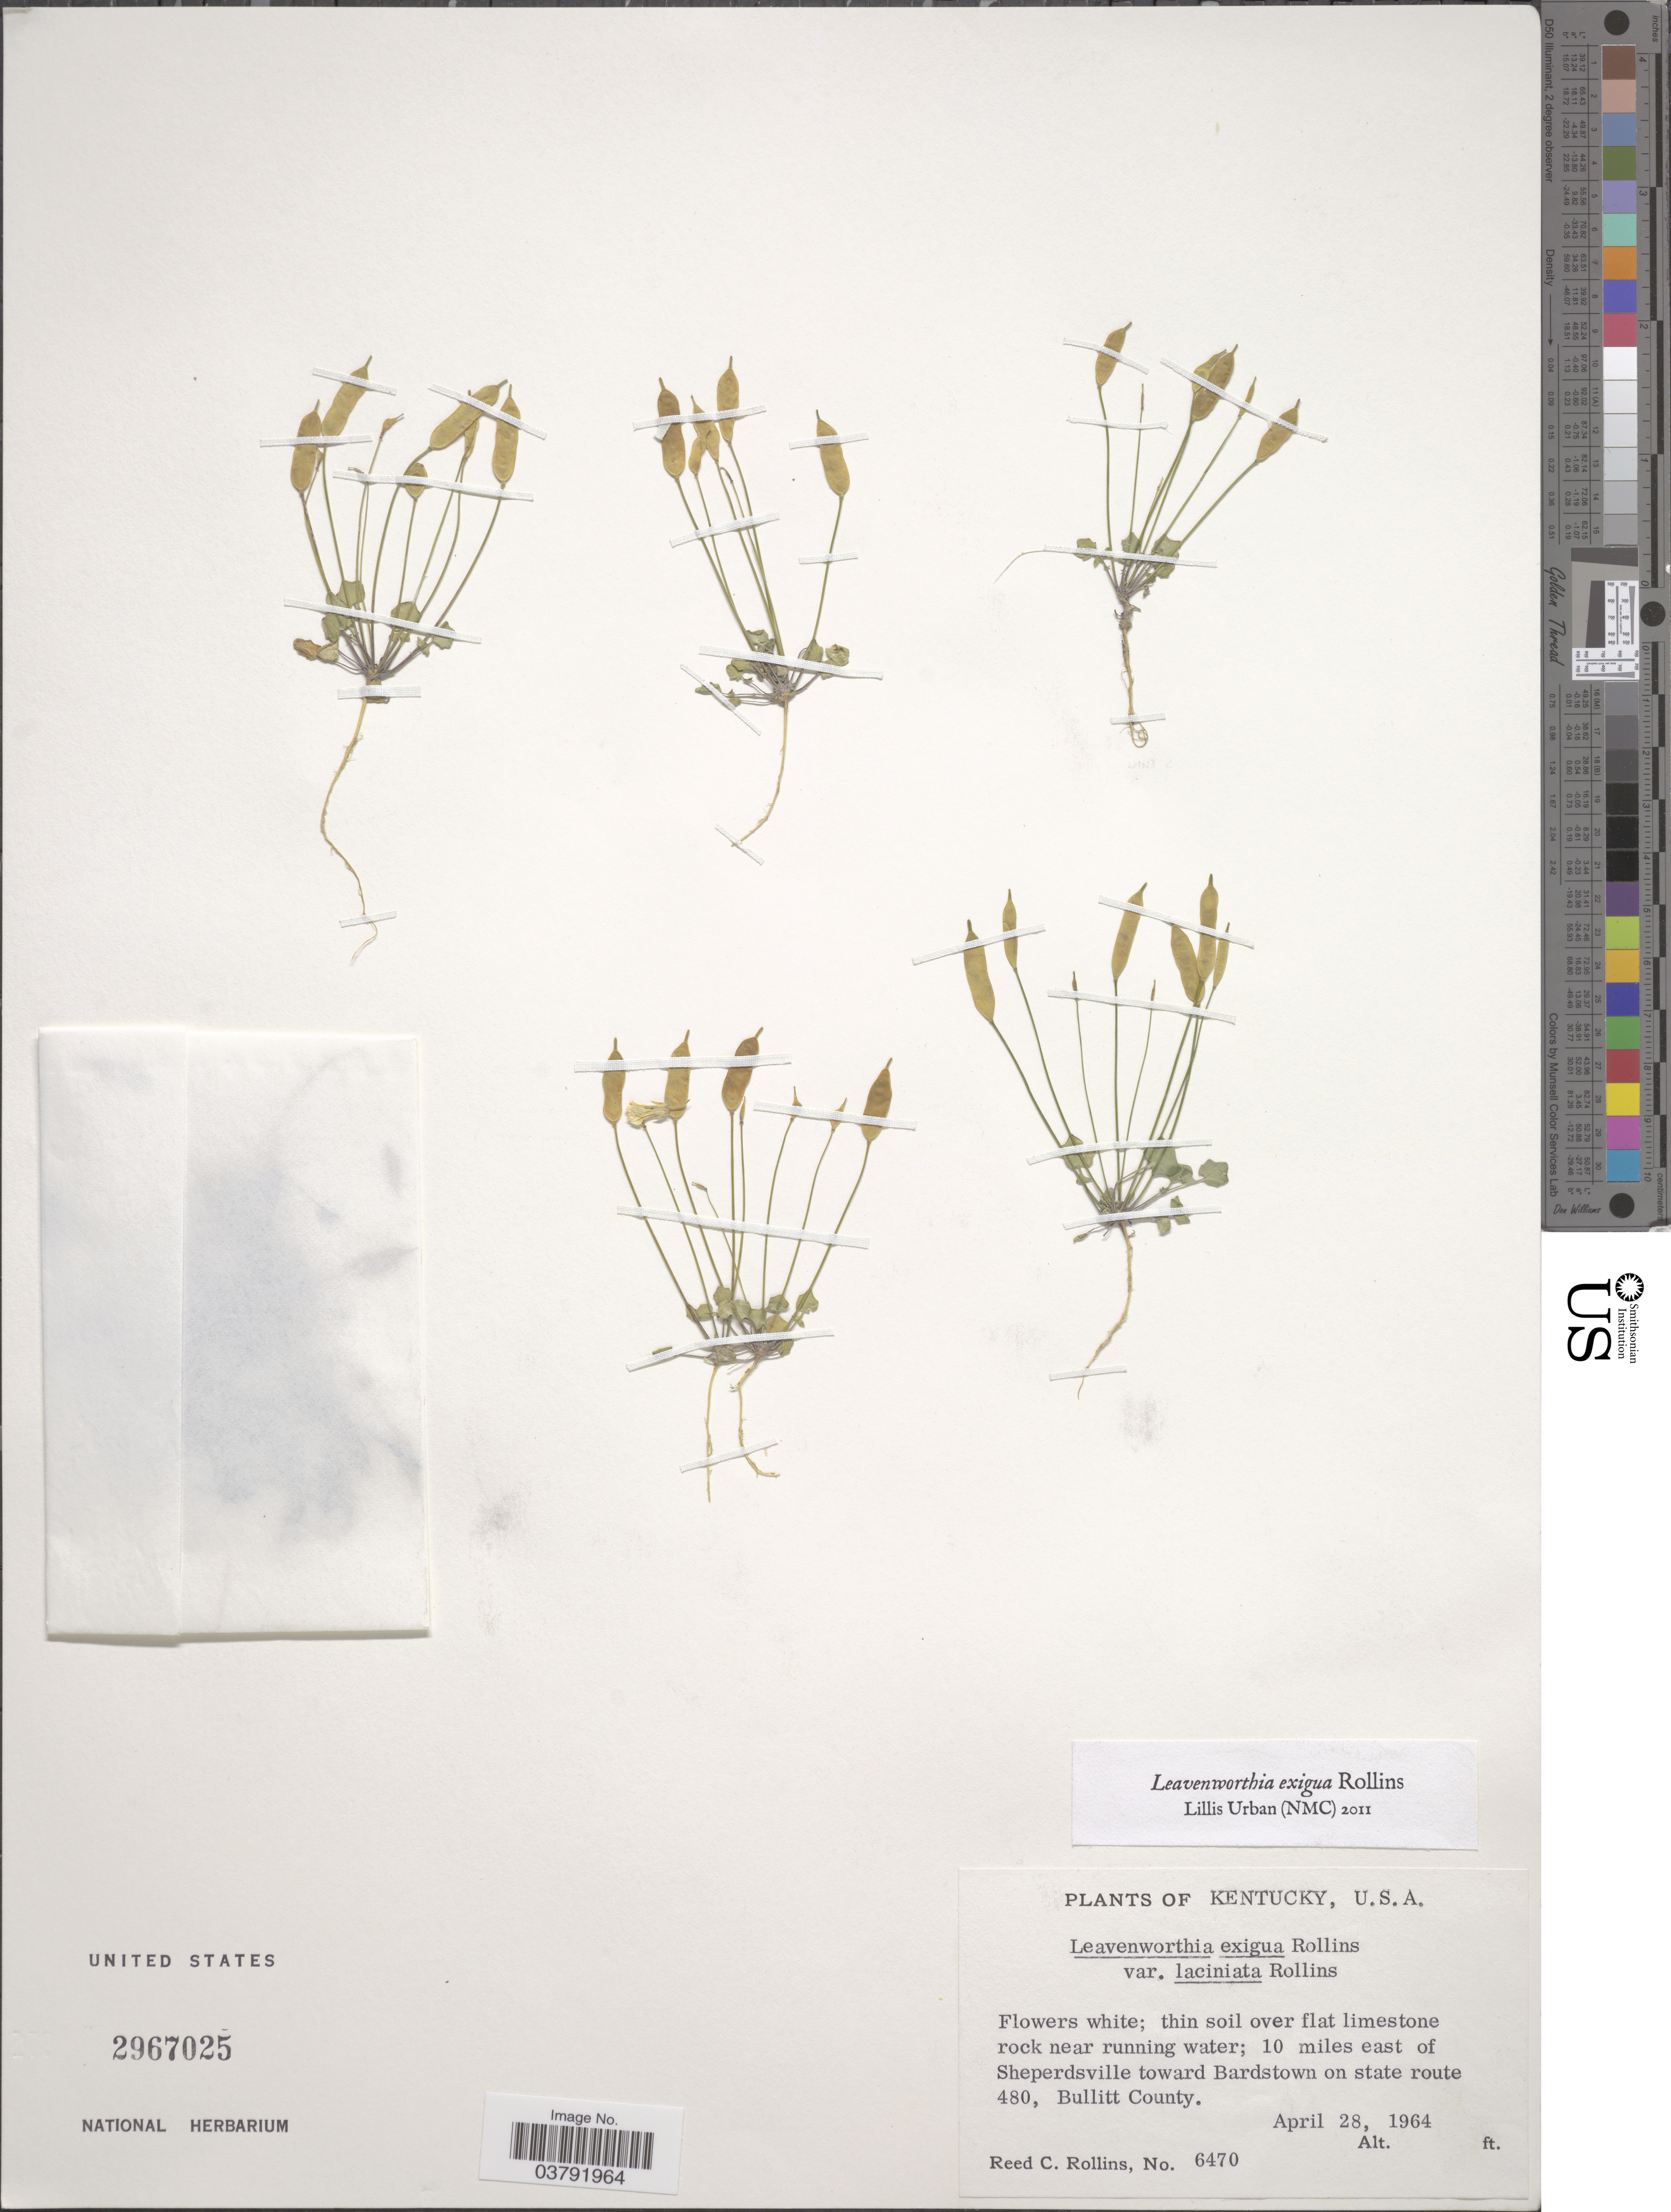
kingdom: Plantae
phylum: Tracheophyta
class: Magnoliopsida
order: Brassicales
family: Brassicaceae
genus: Leavenworthia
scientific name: Leavenworthia exigua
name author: Rollins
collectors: R. C. Rollins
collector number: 6470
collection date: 1964-04-28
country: United States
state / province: Kentucky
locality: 10 miles east of Sheperdsville toward Bardstown on state route 480, Bullitt County.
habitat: thin soil over flat limestone rock near running water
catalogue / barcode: US 2967025